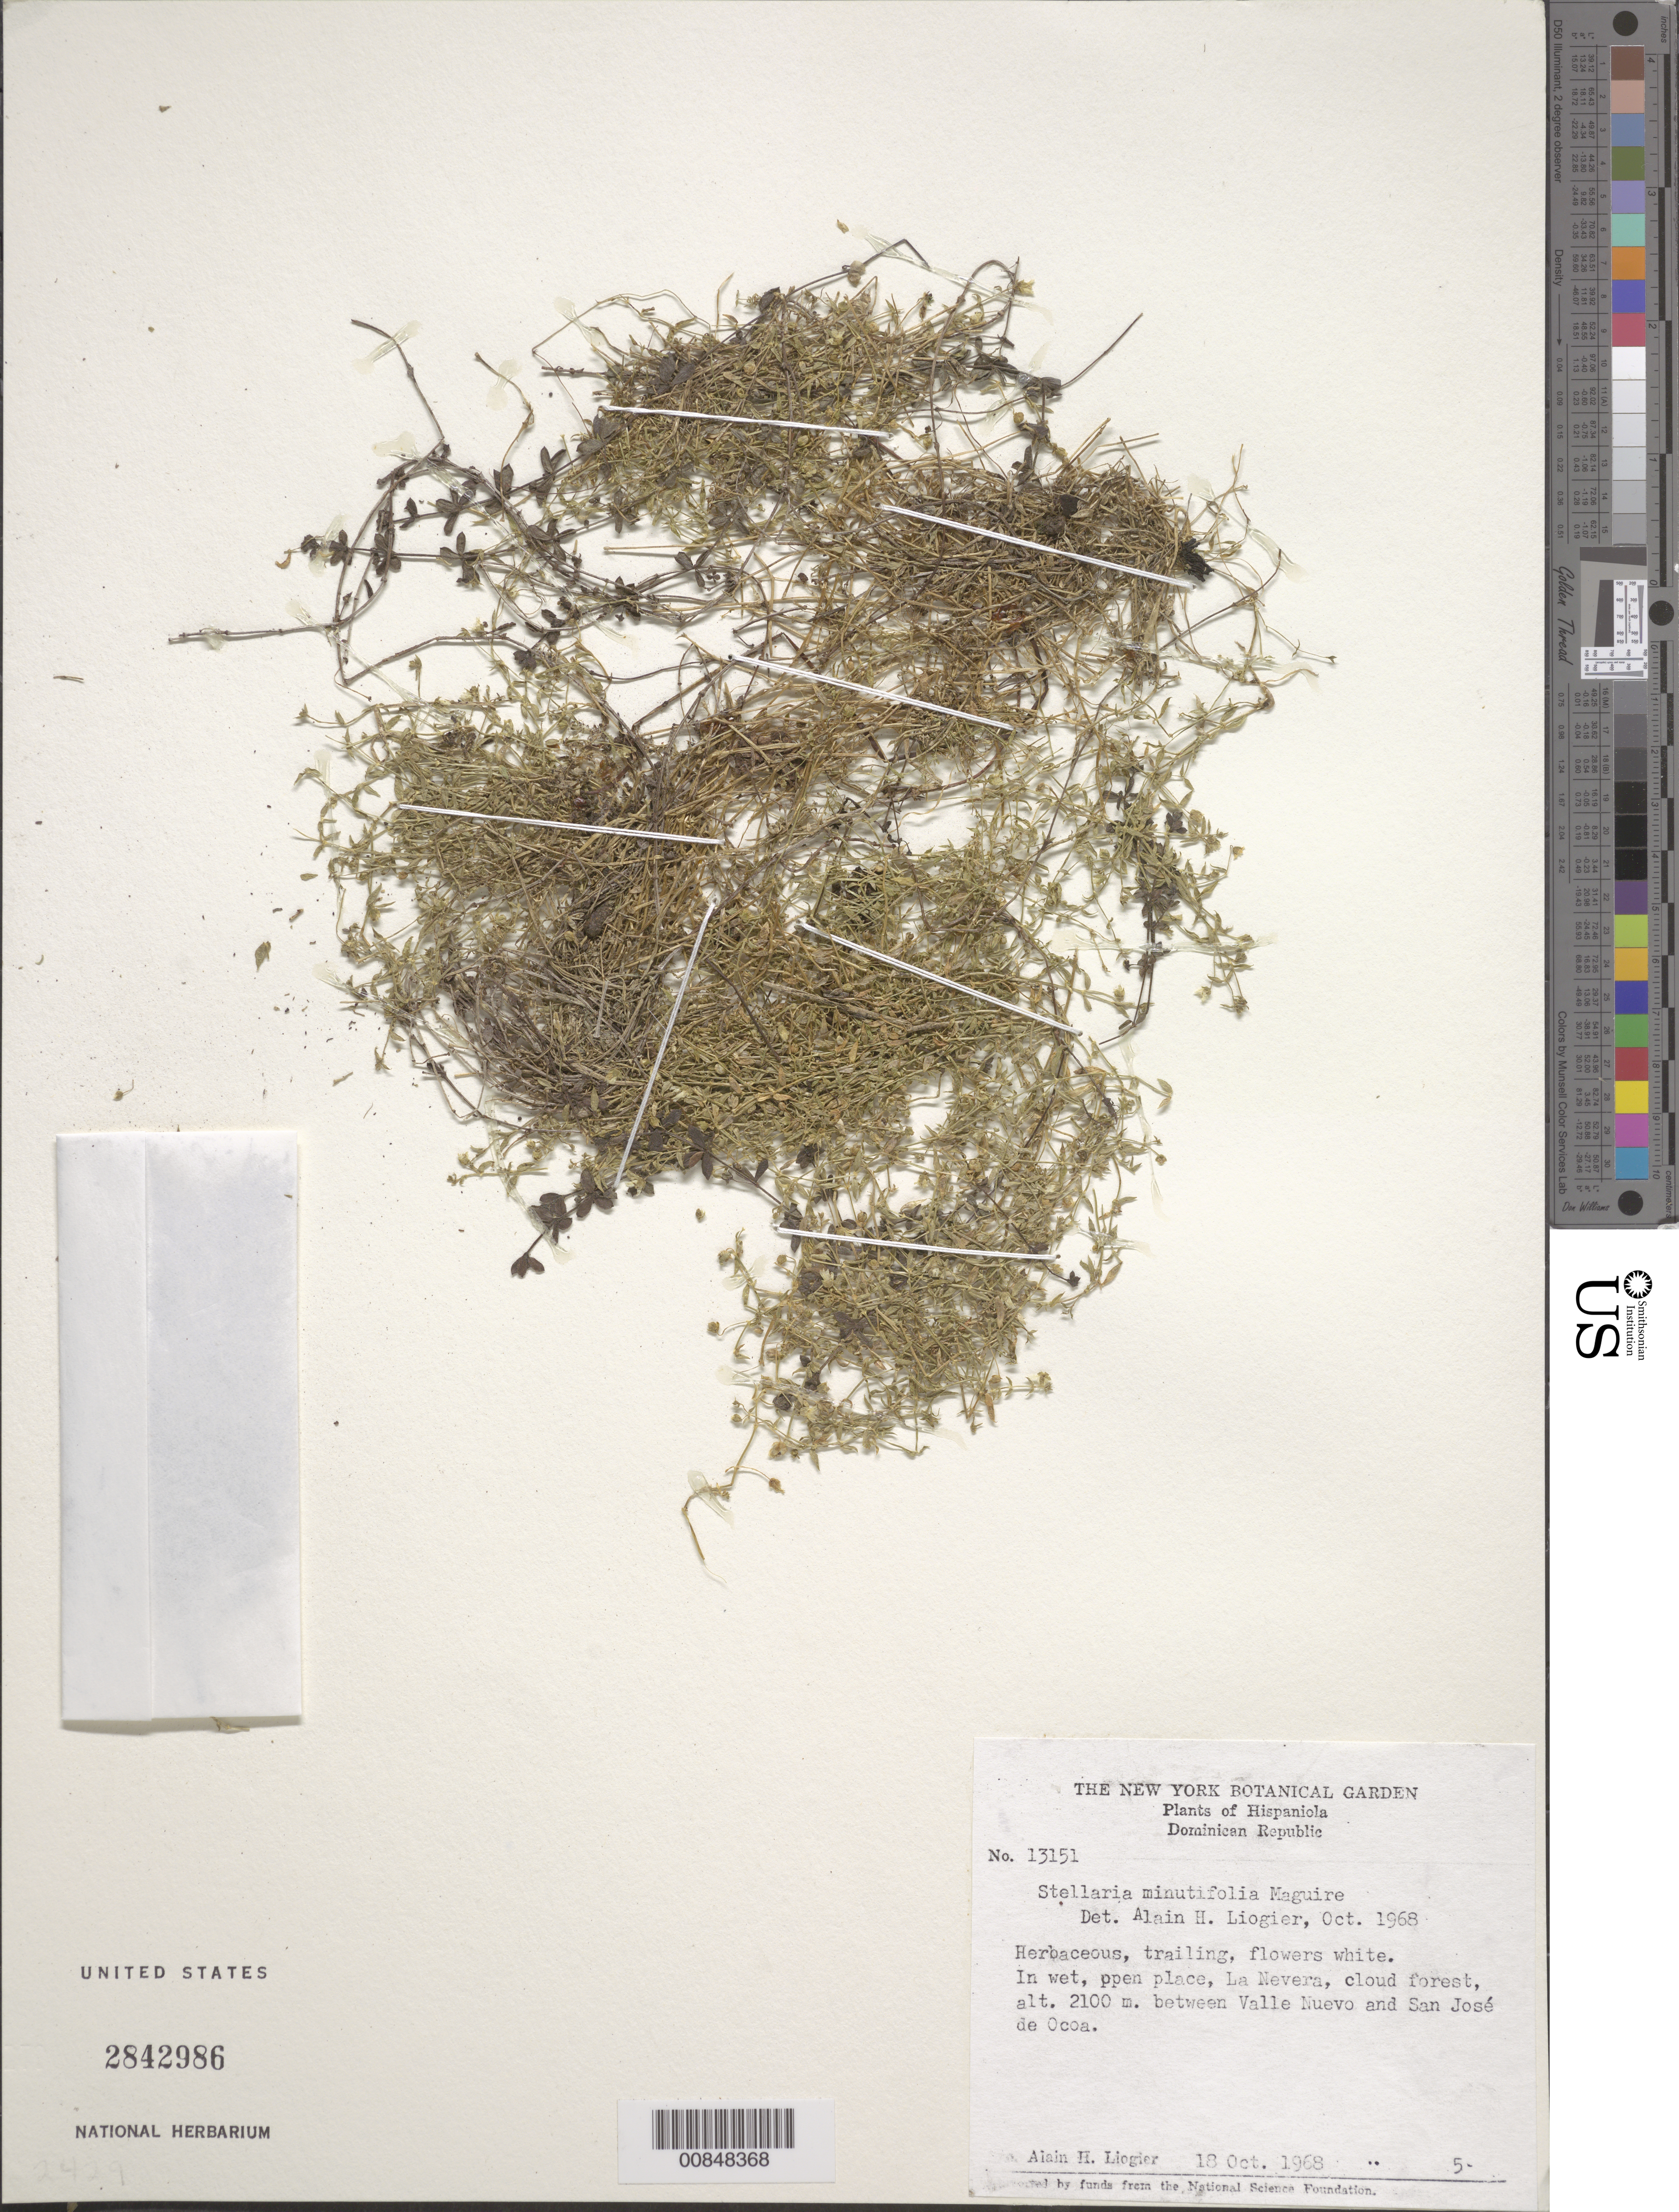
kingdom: Plantae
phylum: Tracheophyta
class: Magnoliopsida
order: Caryophyllales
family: Caryophyllaceae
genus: Stellaria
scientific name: Stellaria minutifolia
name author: Maguire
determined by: Liogier, Alain H.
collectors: A. H. Liogier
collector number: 13151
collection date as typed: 18 Oct 1968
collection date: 1968-10-18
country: Dominican Republic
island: Hispaniola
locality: La Nevera, cloud forest, between Valle Nuevo and San José de Ocoa.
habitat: In wet open place. Cloud forest.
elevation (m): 2100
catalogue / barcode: US 2842986